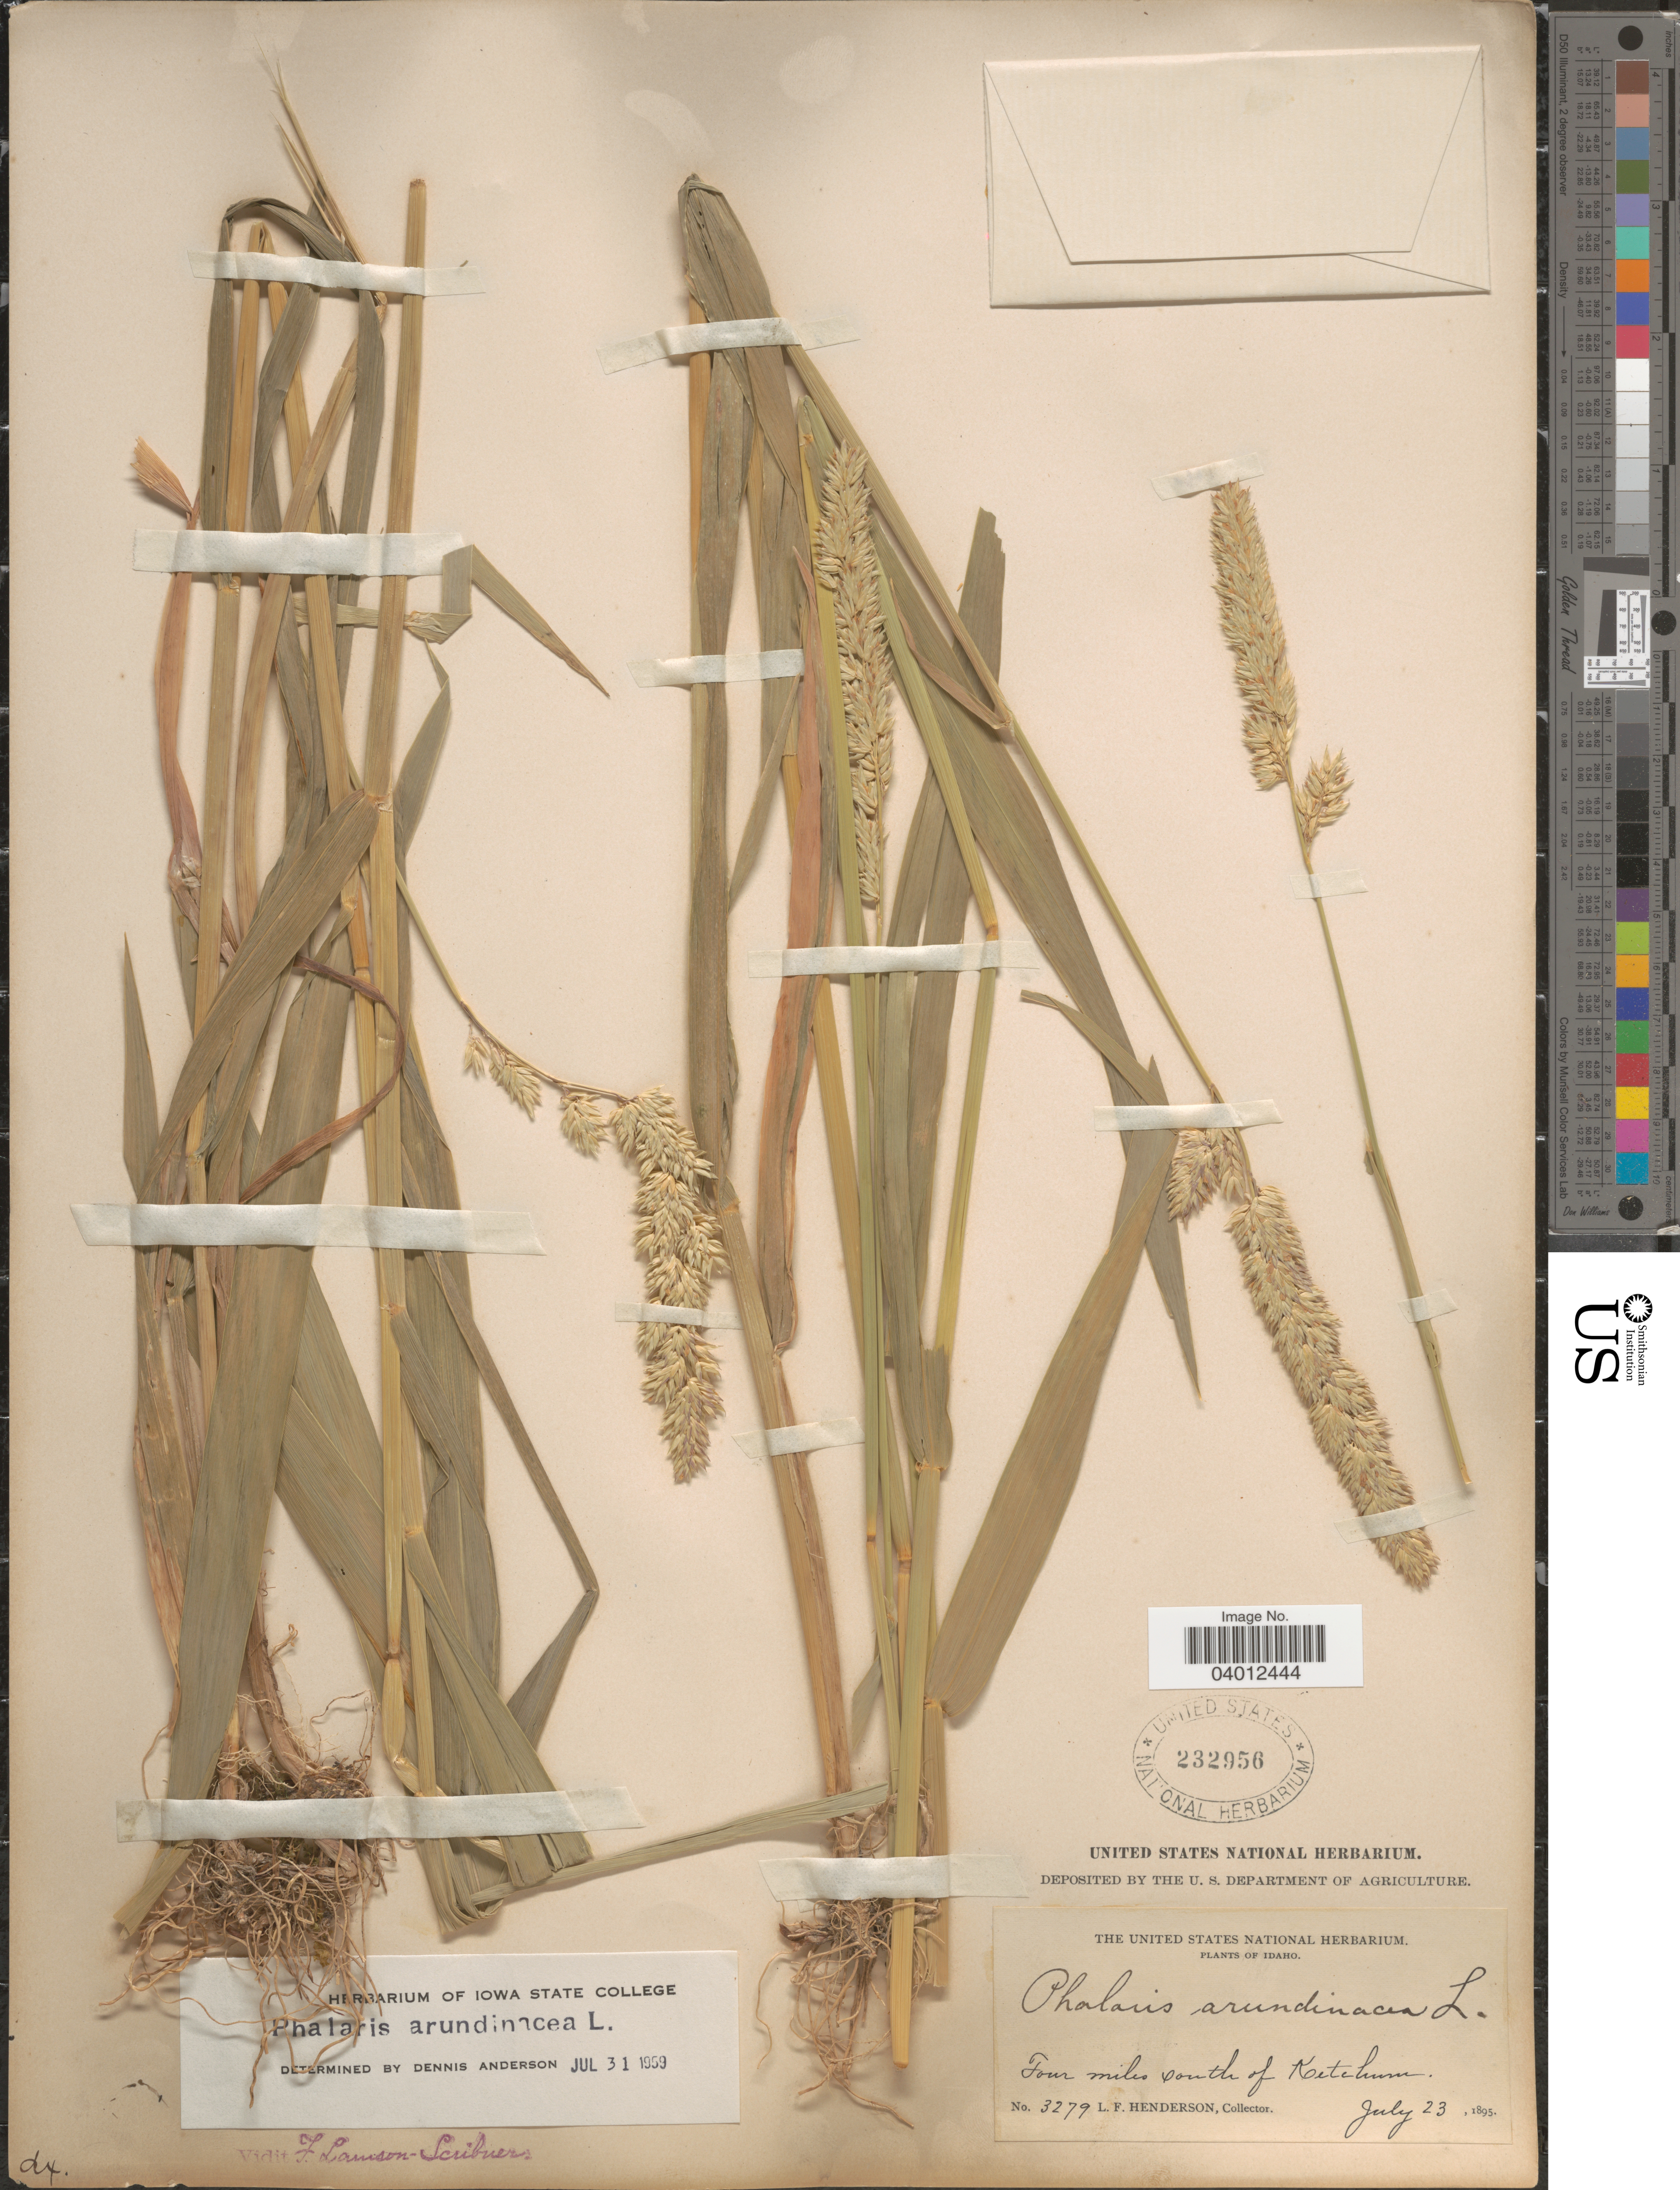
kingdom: Plantae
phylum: Tracheophyta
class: Liliopsida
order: Poales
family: Poaceae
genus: Phalaris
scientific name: Phalaris arundinacea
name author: L.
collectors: L. Henderson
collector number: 3279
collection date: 1895-07-23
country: United States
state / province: Idaho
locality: Four miles south of Ketchum.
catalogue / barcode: US 232956